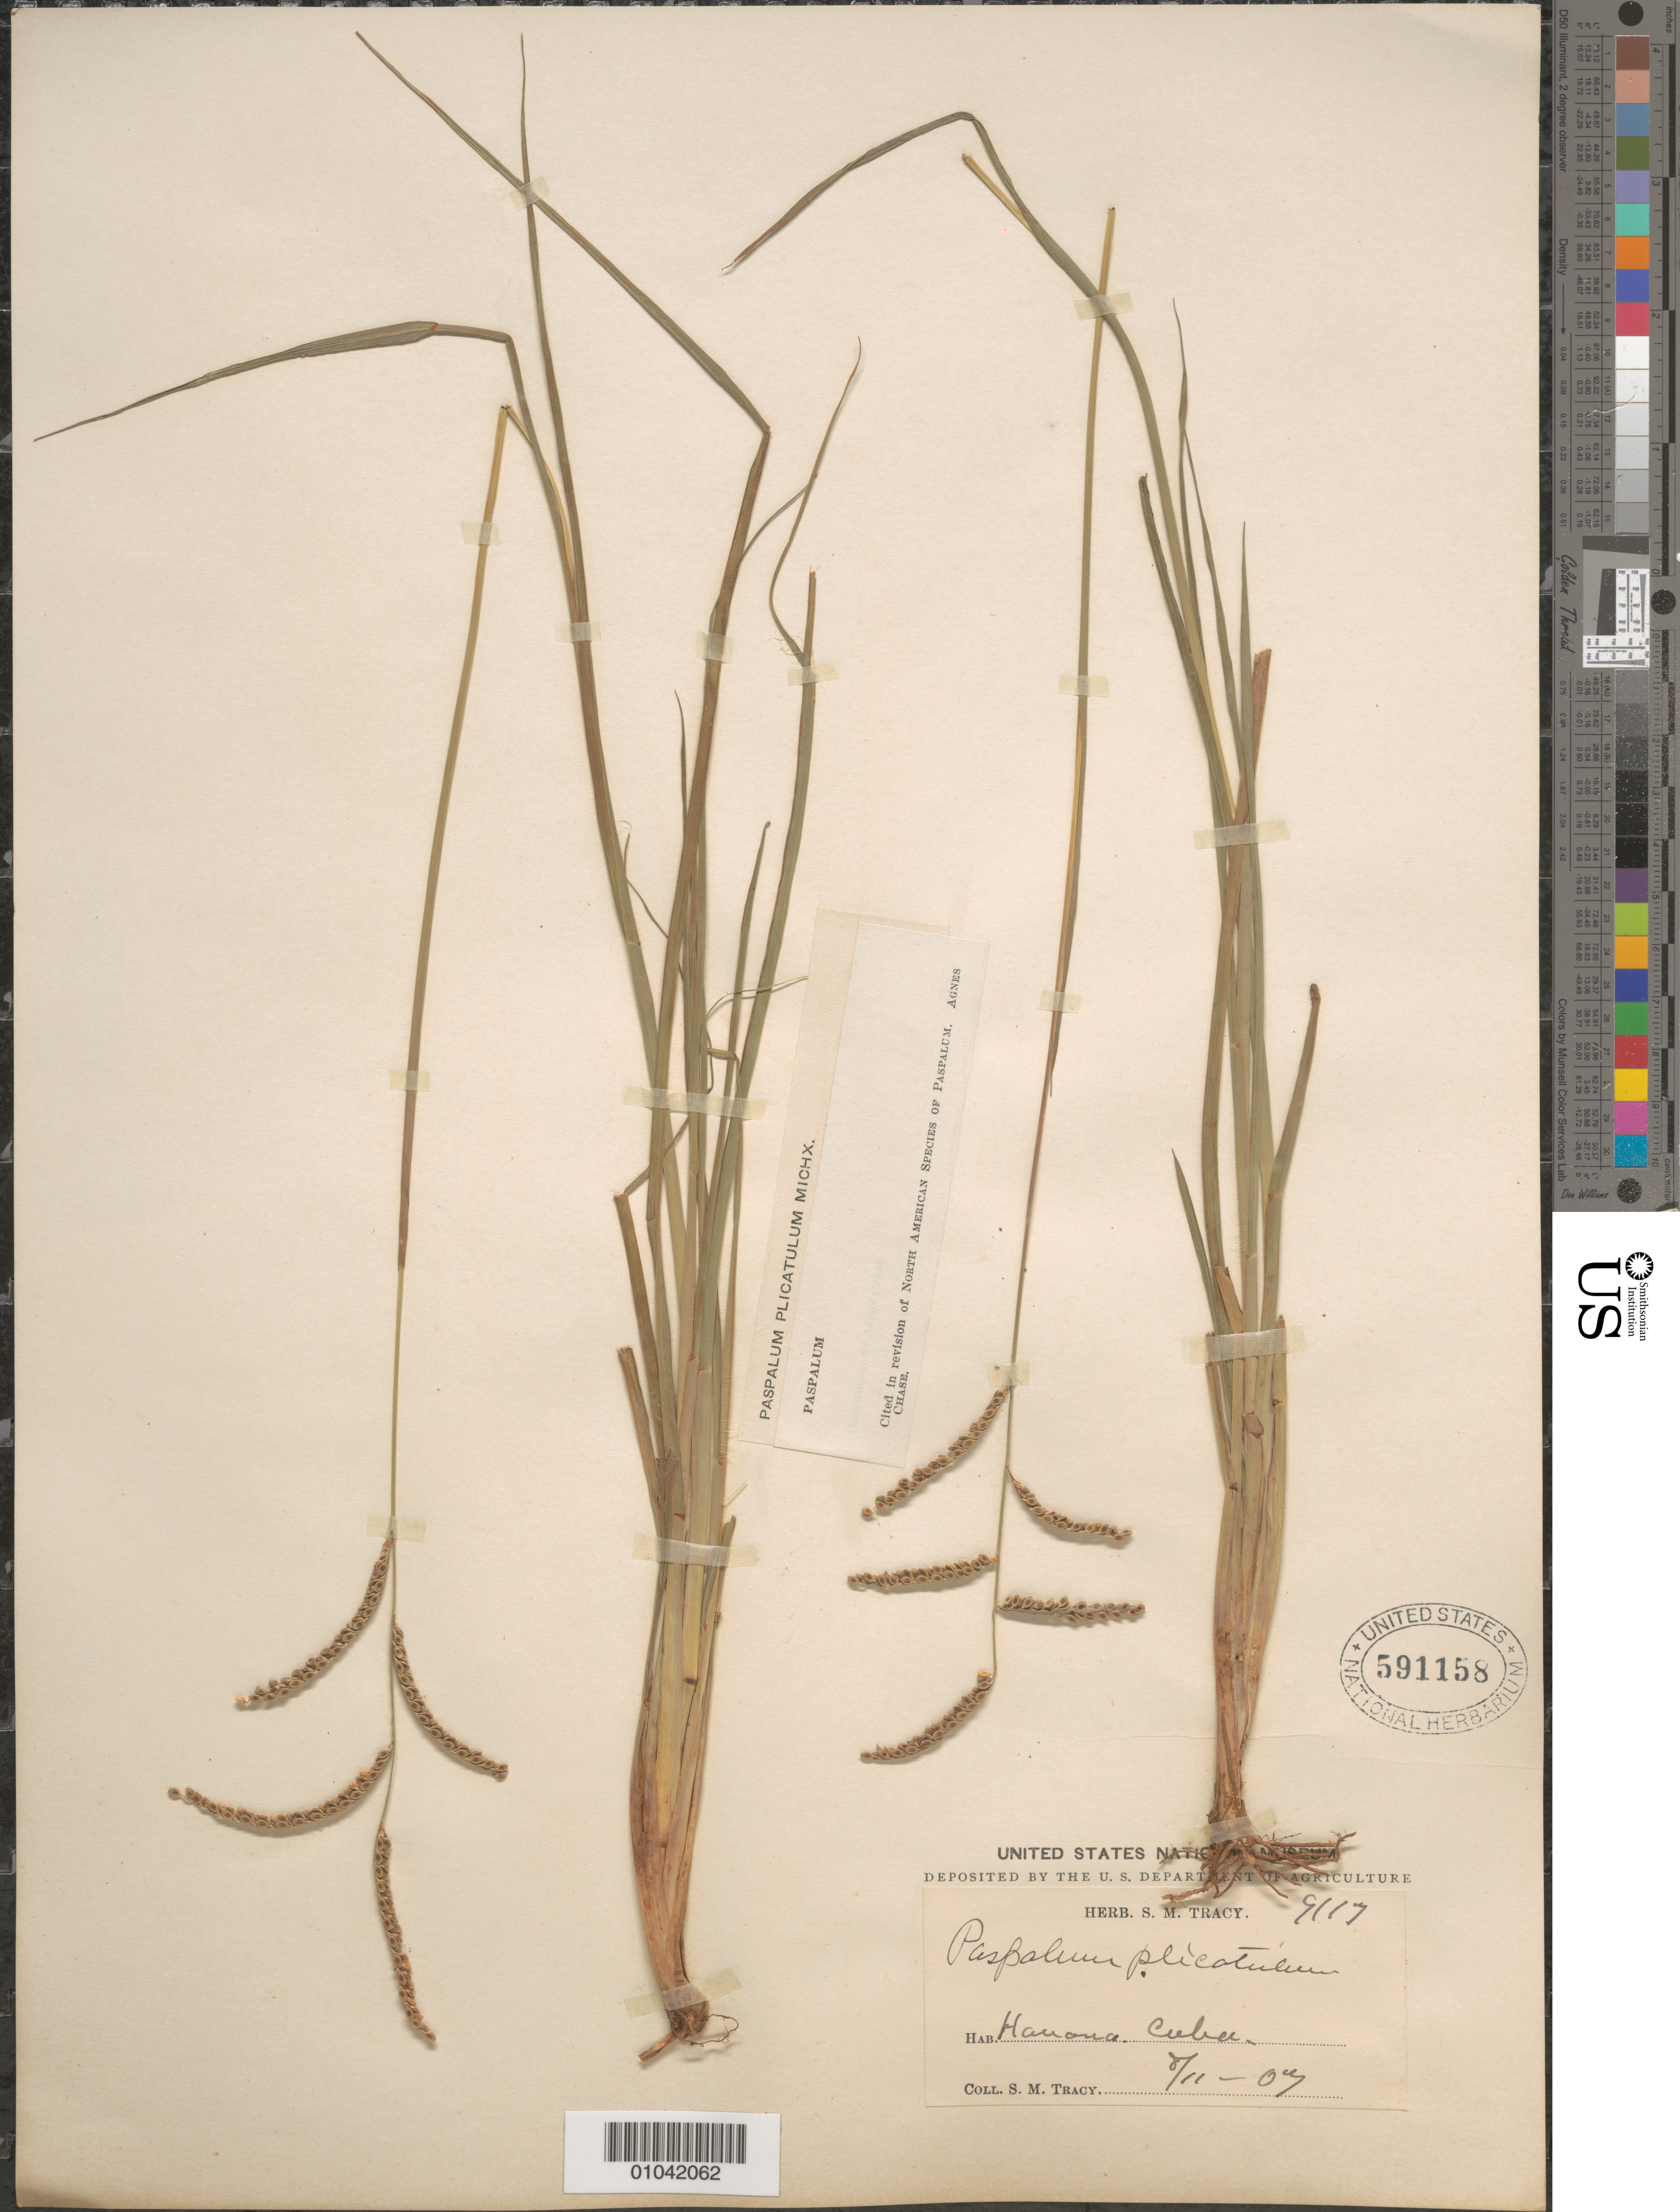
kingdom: Plantae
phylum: Tracheophyta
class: Liliopsida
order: Poales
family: Poaceae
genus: Paspalum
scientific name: Paspalum plicatulum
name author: Michx.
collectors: S. M. Tracy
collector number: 9117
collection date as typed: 11 Aug 1907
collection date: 1907-08-11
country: Cuba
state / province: La Habana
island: Cuba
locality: La Habana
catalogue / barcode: US 591158